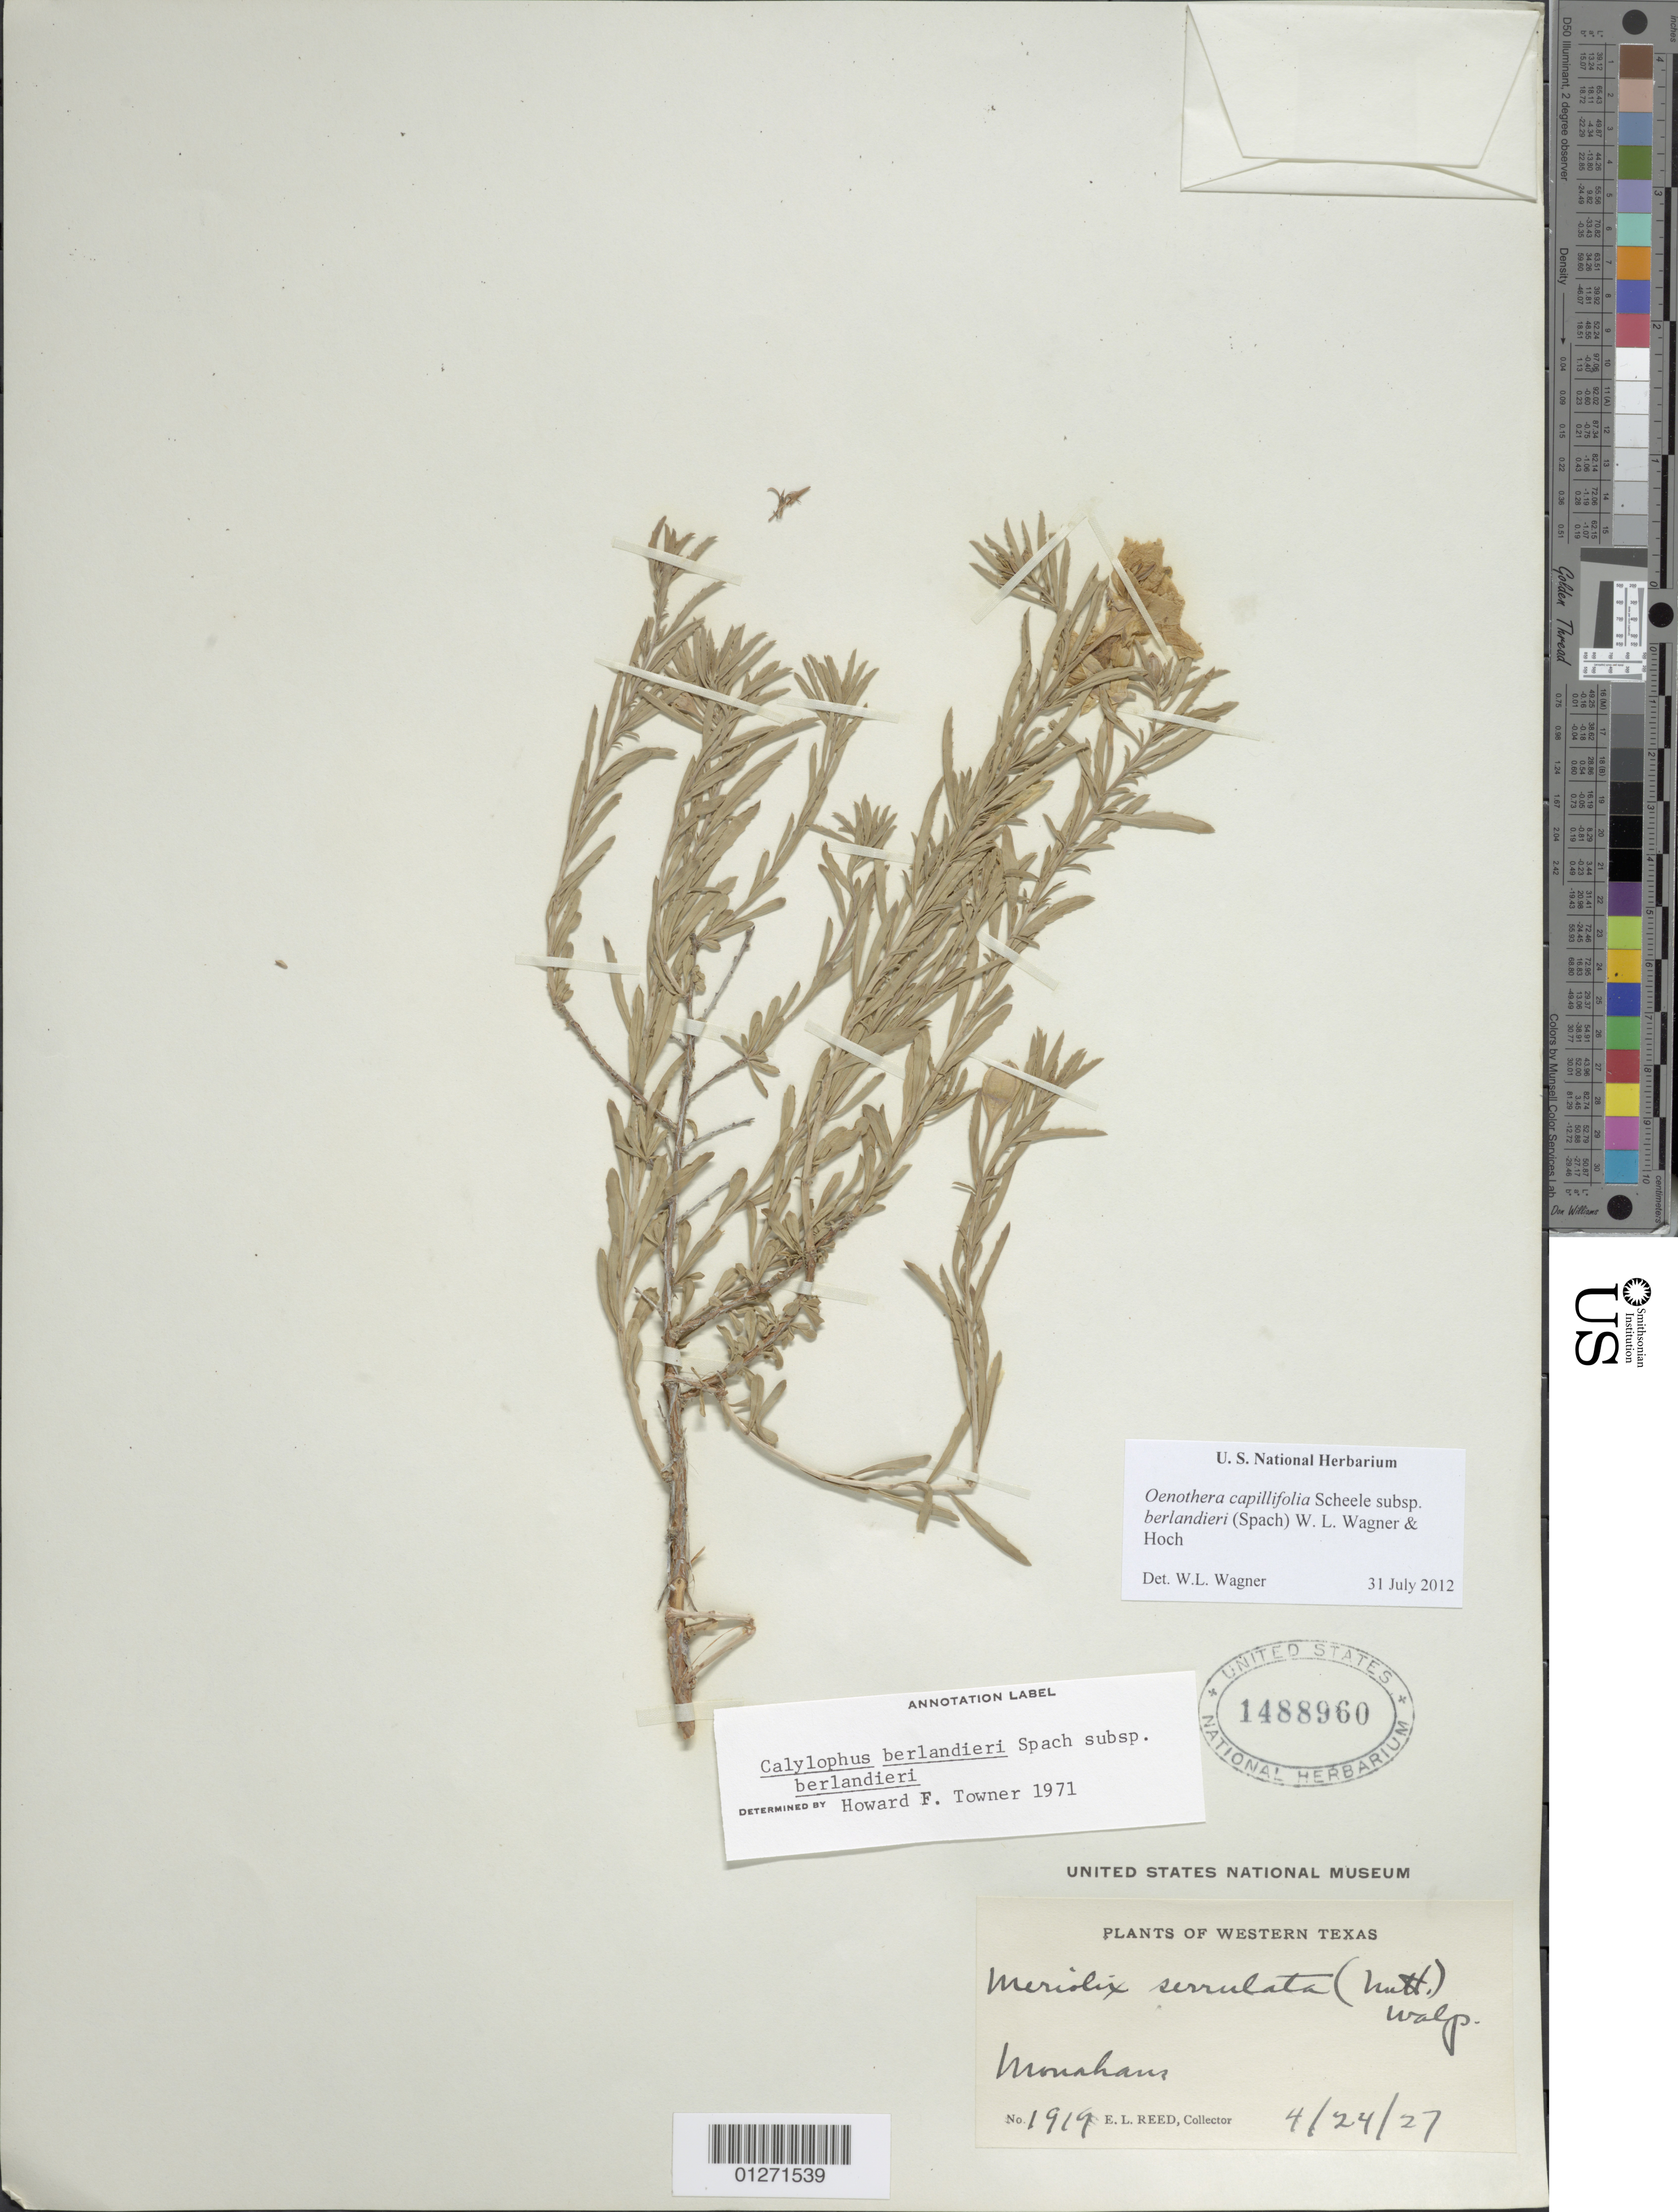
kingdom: Plantae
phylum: Tracheophyta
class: Magnoliopsida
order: Myrtales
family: Onagraceae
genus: Oenothera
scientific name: Oenothera capillifolia subsp. berlandieri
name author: (Spach) W.L. Wagner & Hoch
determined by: Wagner, W. L., (BOT), Smithsonian Institution - National Museum of Natural History (UNITED STATES)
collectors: E. Reed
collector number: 1919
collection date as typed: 4/24/27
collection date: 1927-04-24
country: United States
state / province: Texas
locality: Monahans, Western Texas.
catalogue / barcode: US 1488960